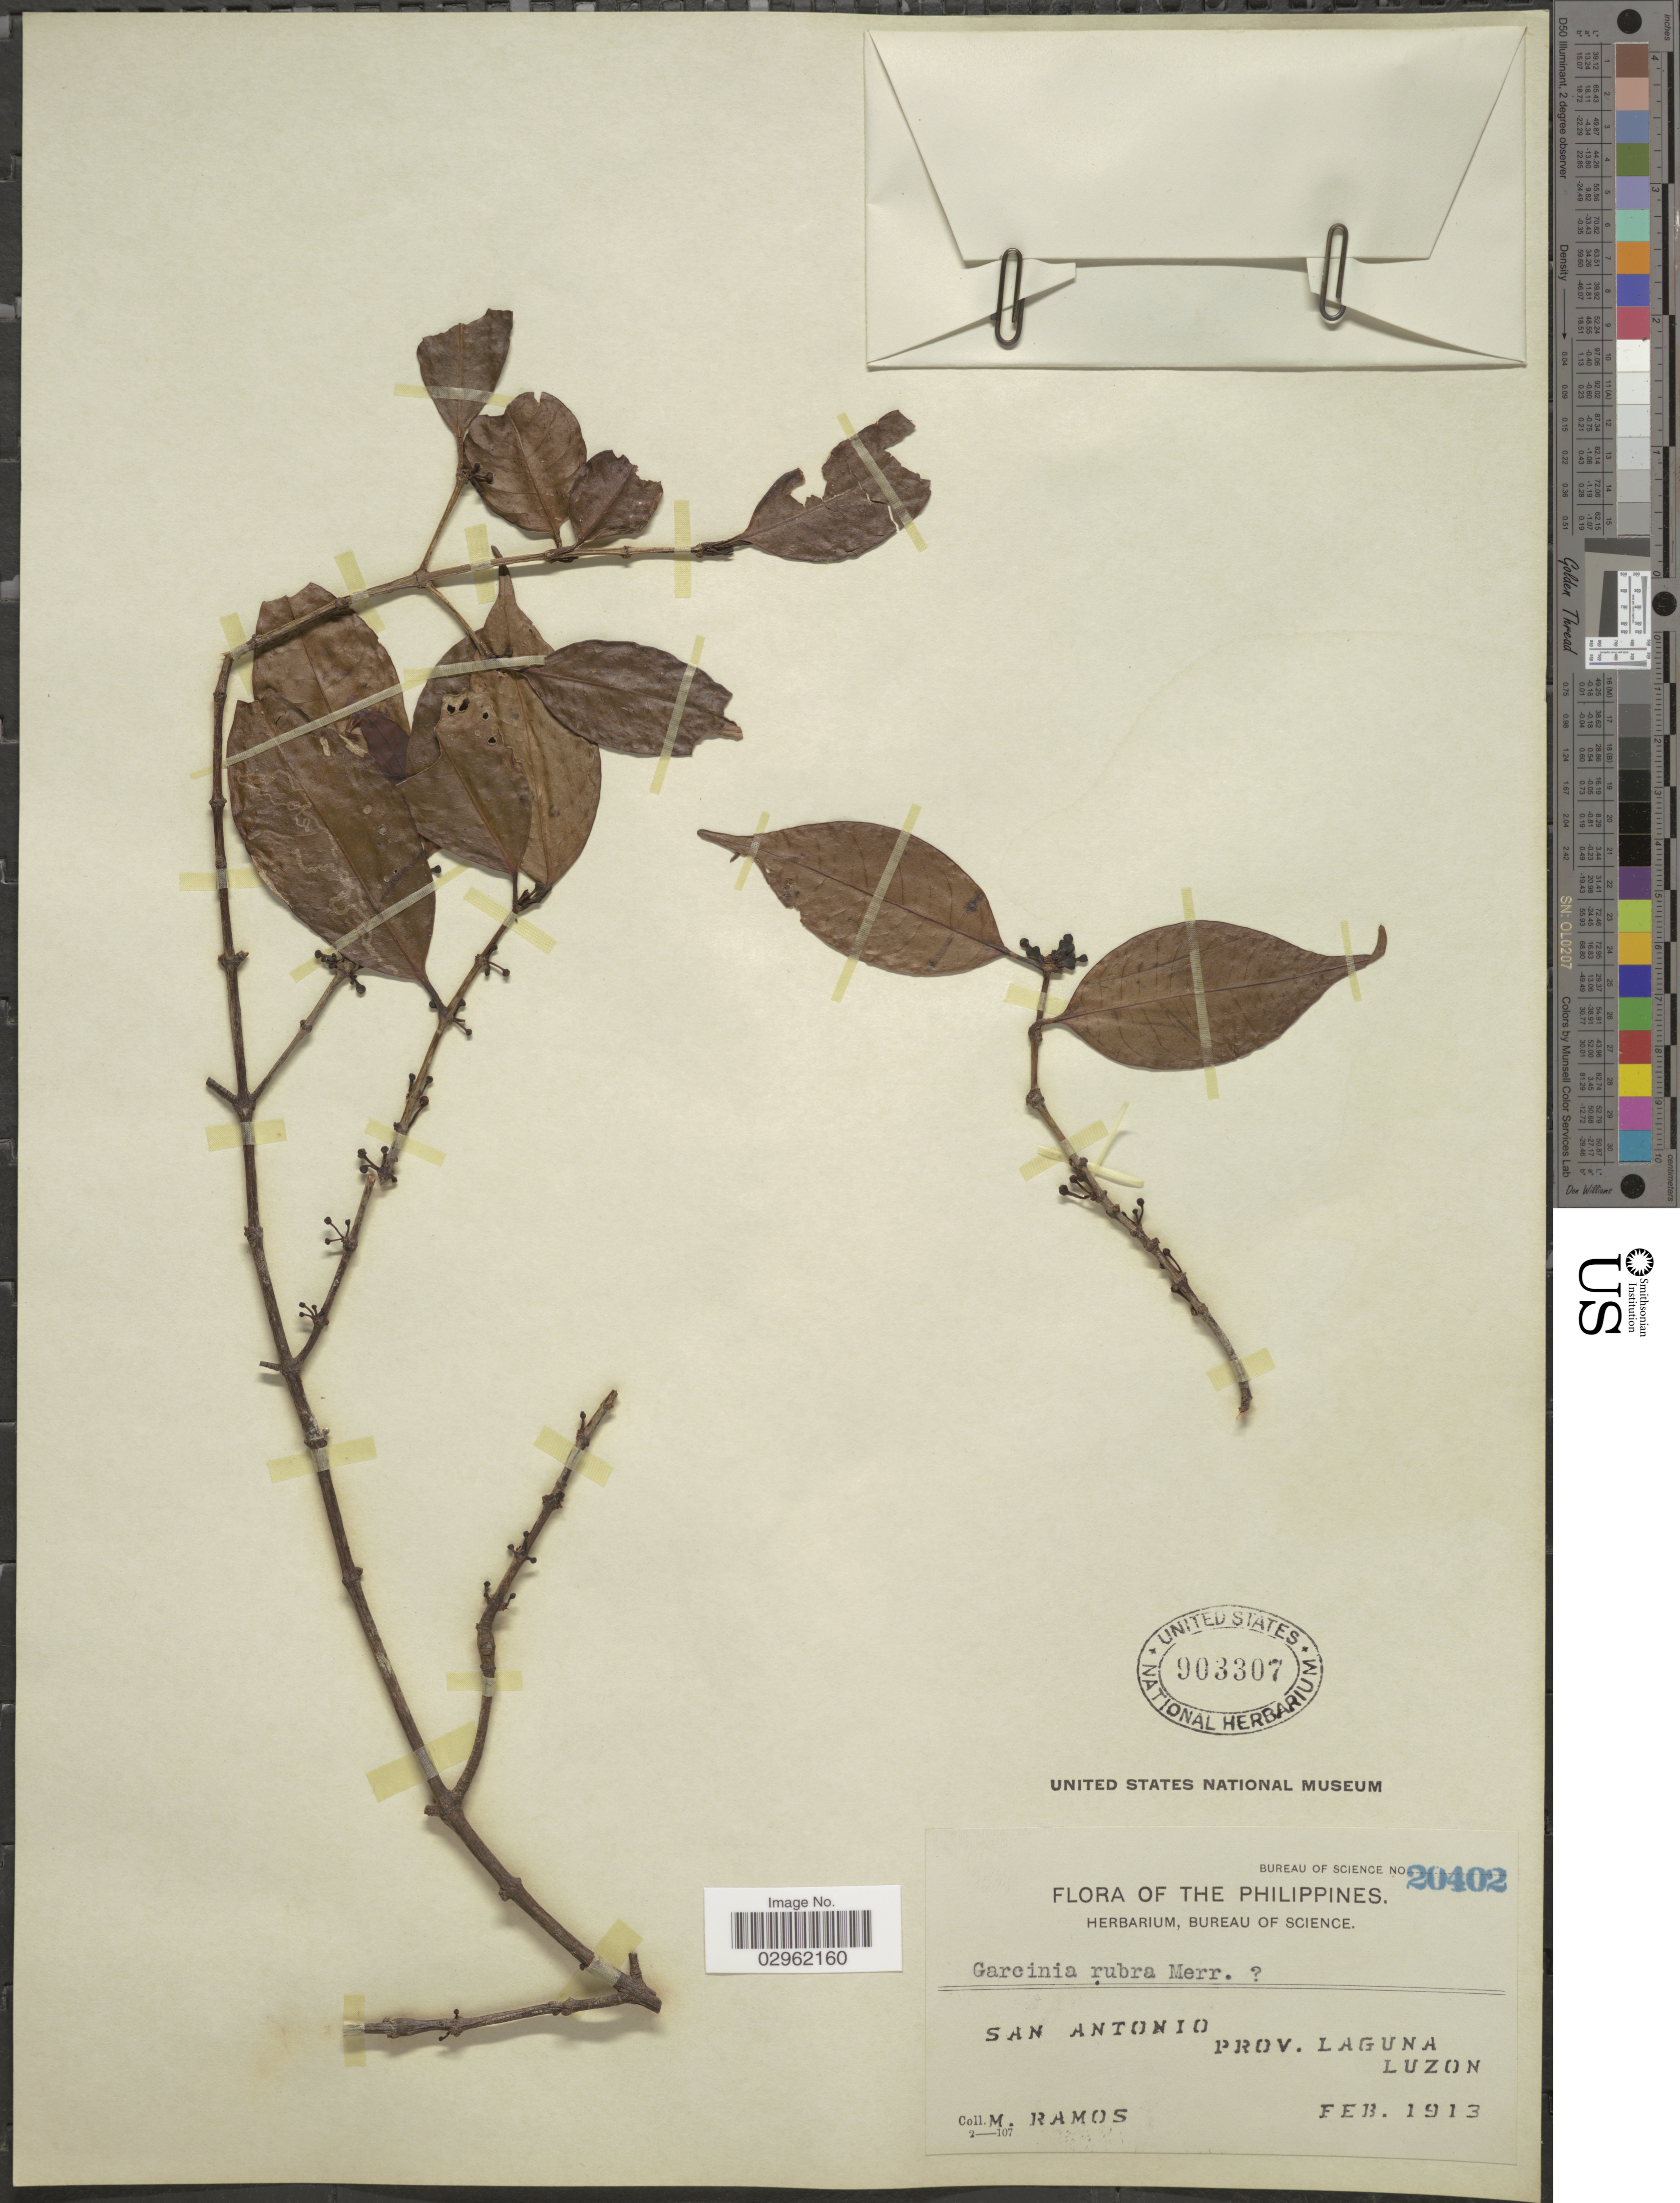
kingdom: Plantae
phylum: Tracheophyta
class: Magnoliopsida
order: Malpighiales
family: Clusiaceae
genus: Garcinia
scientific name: Garcinia rubra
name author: Merr.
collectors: M. Ramos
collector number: Bureau of Science 20402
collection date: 1913-02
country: Philippines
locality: San Antonio. Prov. Laguna. Luzon.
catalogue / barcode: US 903307